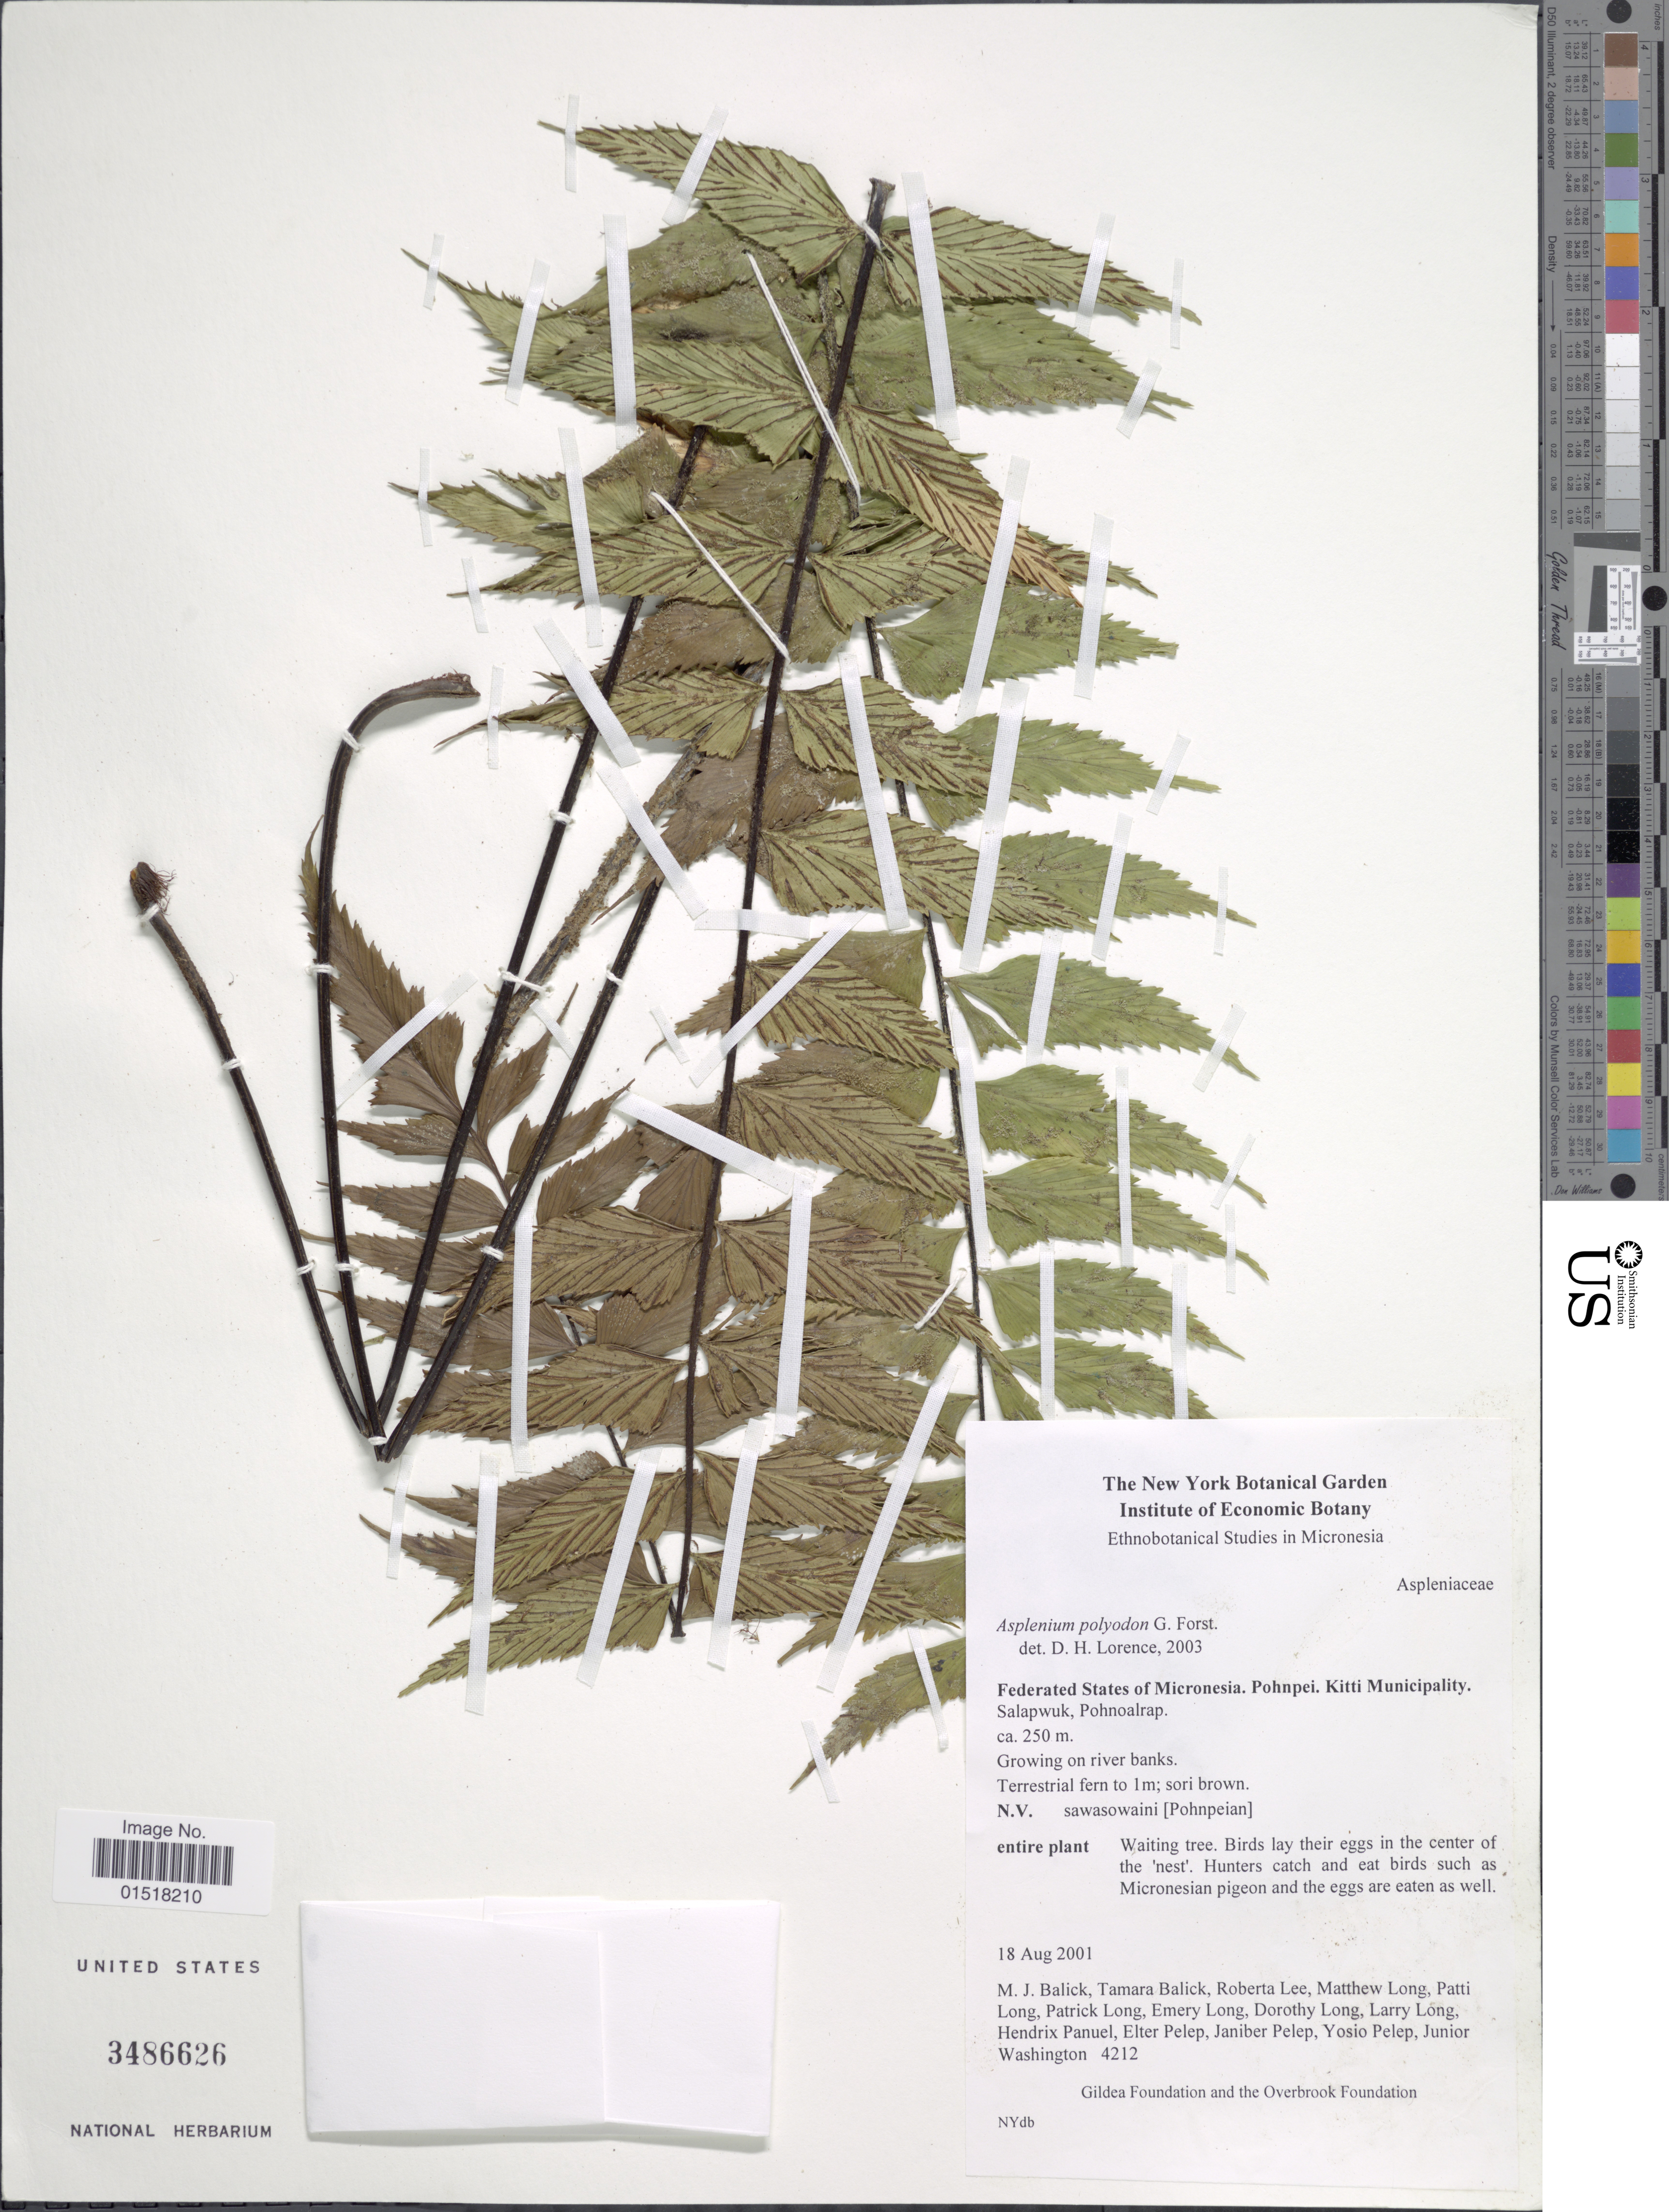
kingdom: Plantae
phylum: Tracheophyta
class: Polypodiopsida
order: Polypodiales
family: Aspleniaceae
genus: Asplenium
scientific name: Asplenium polyodon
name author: G. Forst.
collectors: M. J. Balick, T. Balick, R. Lee, M. Long & et al.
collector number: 4212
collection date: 2001-08-18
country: Micronesia, Federated States of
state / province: Pohnpei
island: Pohnpei [Ponape]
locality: Federated States of Micronesia. Pohnpei. Kitti Municipality. Salapwuk, Pohnoalrap.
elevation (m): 250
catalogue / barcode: US 3486626